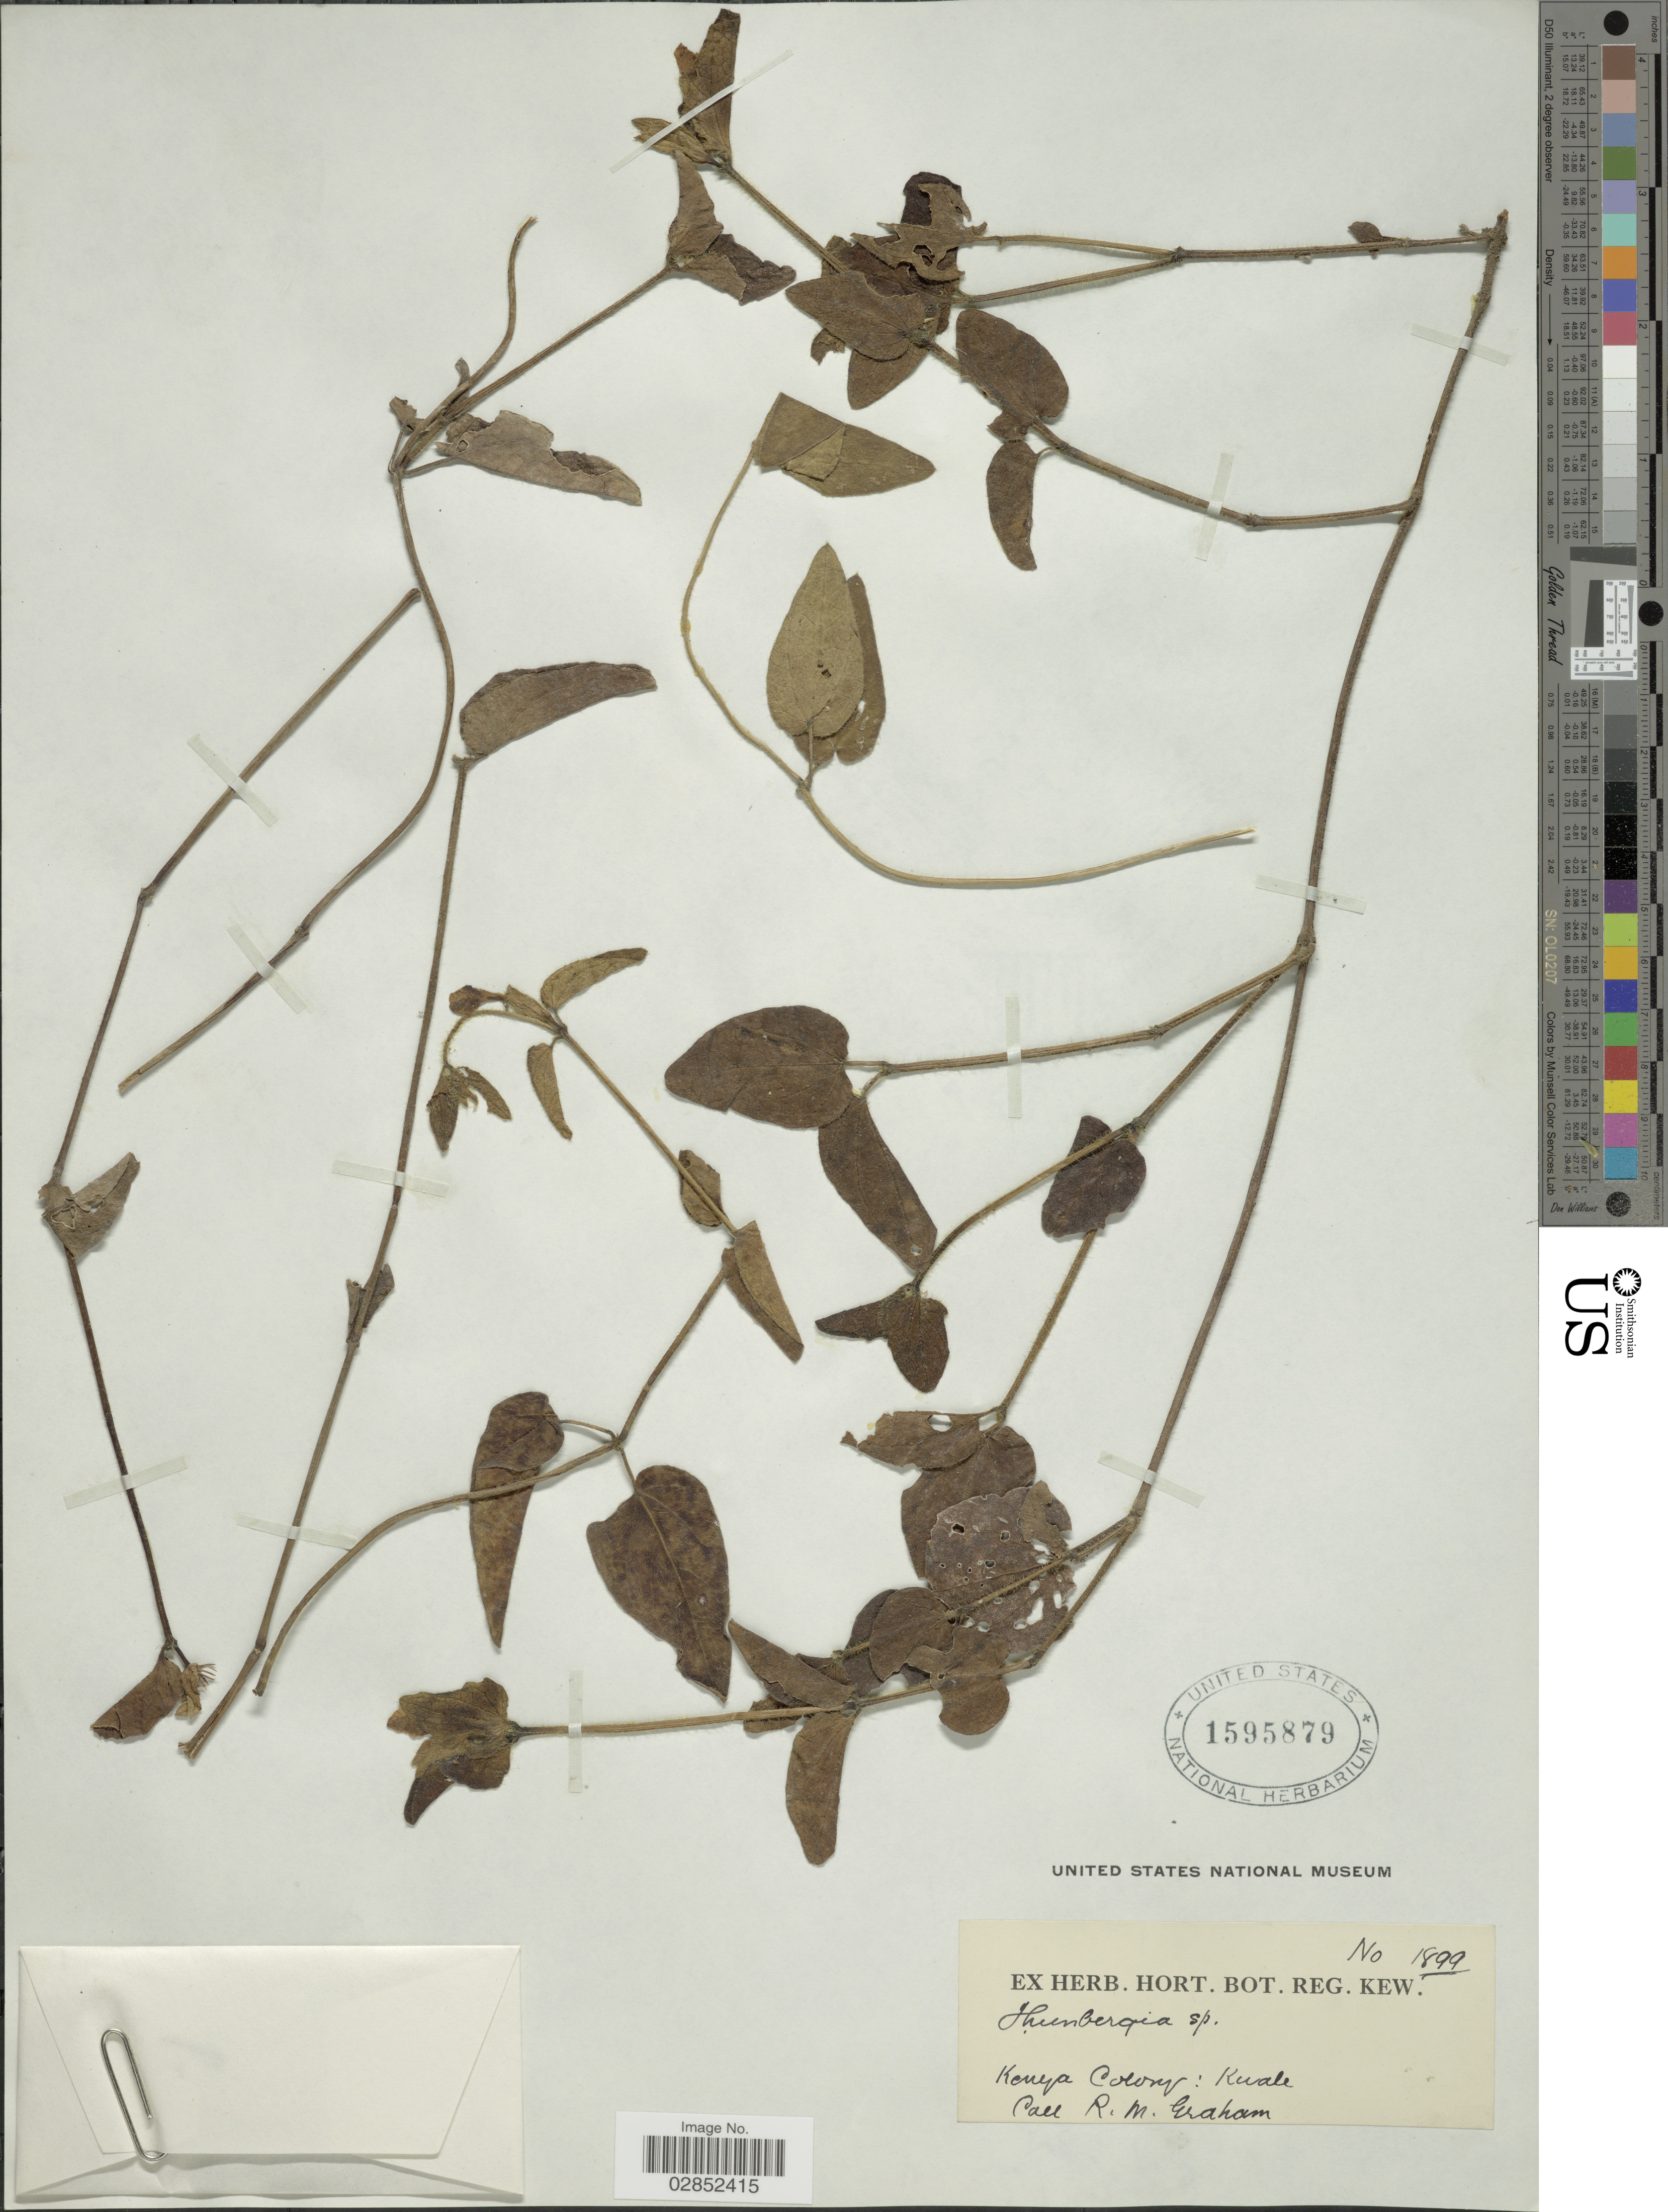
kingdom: Plantae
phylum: Tracheophyta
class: Magnoliopsida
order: Lamiales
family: Acanthaceae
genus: Thunbergia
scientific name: Thunbergia sp.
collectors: R. M. Graham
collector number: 1899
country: Kenya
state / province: Kwale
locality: Kenya Colony: Kwale.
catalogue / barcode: US 1595879